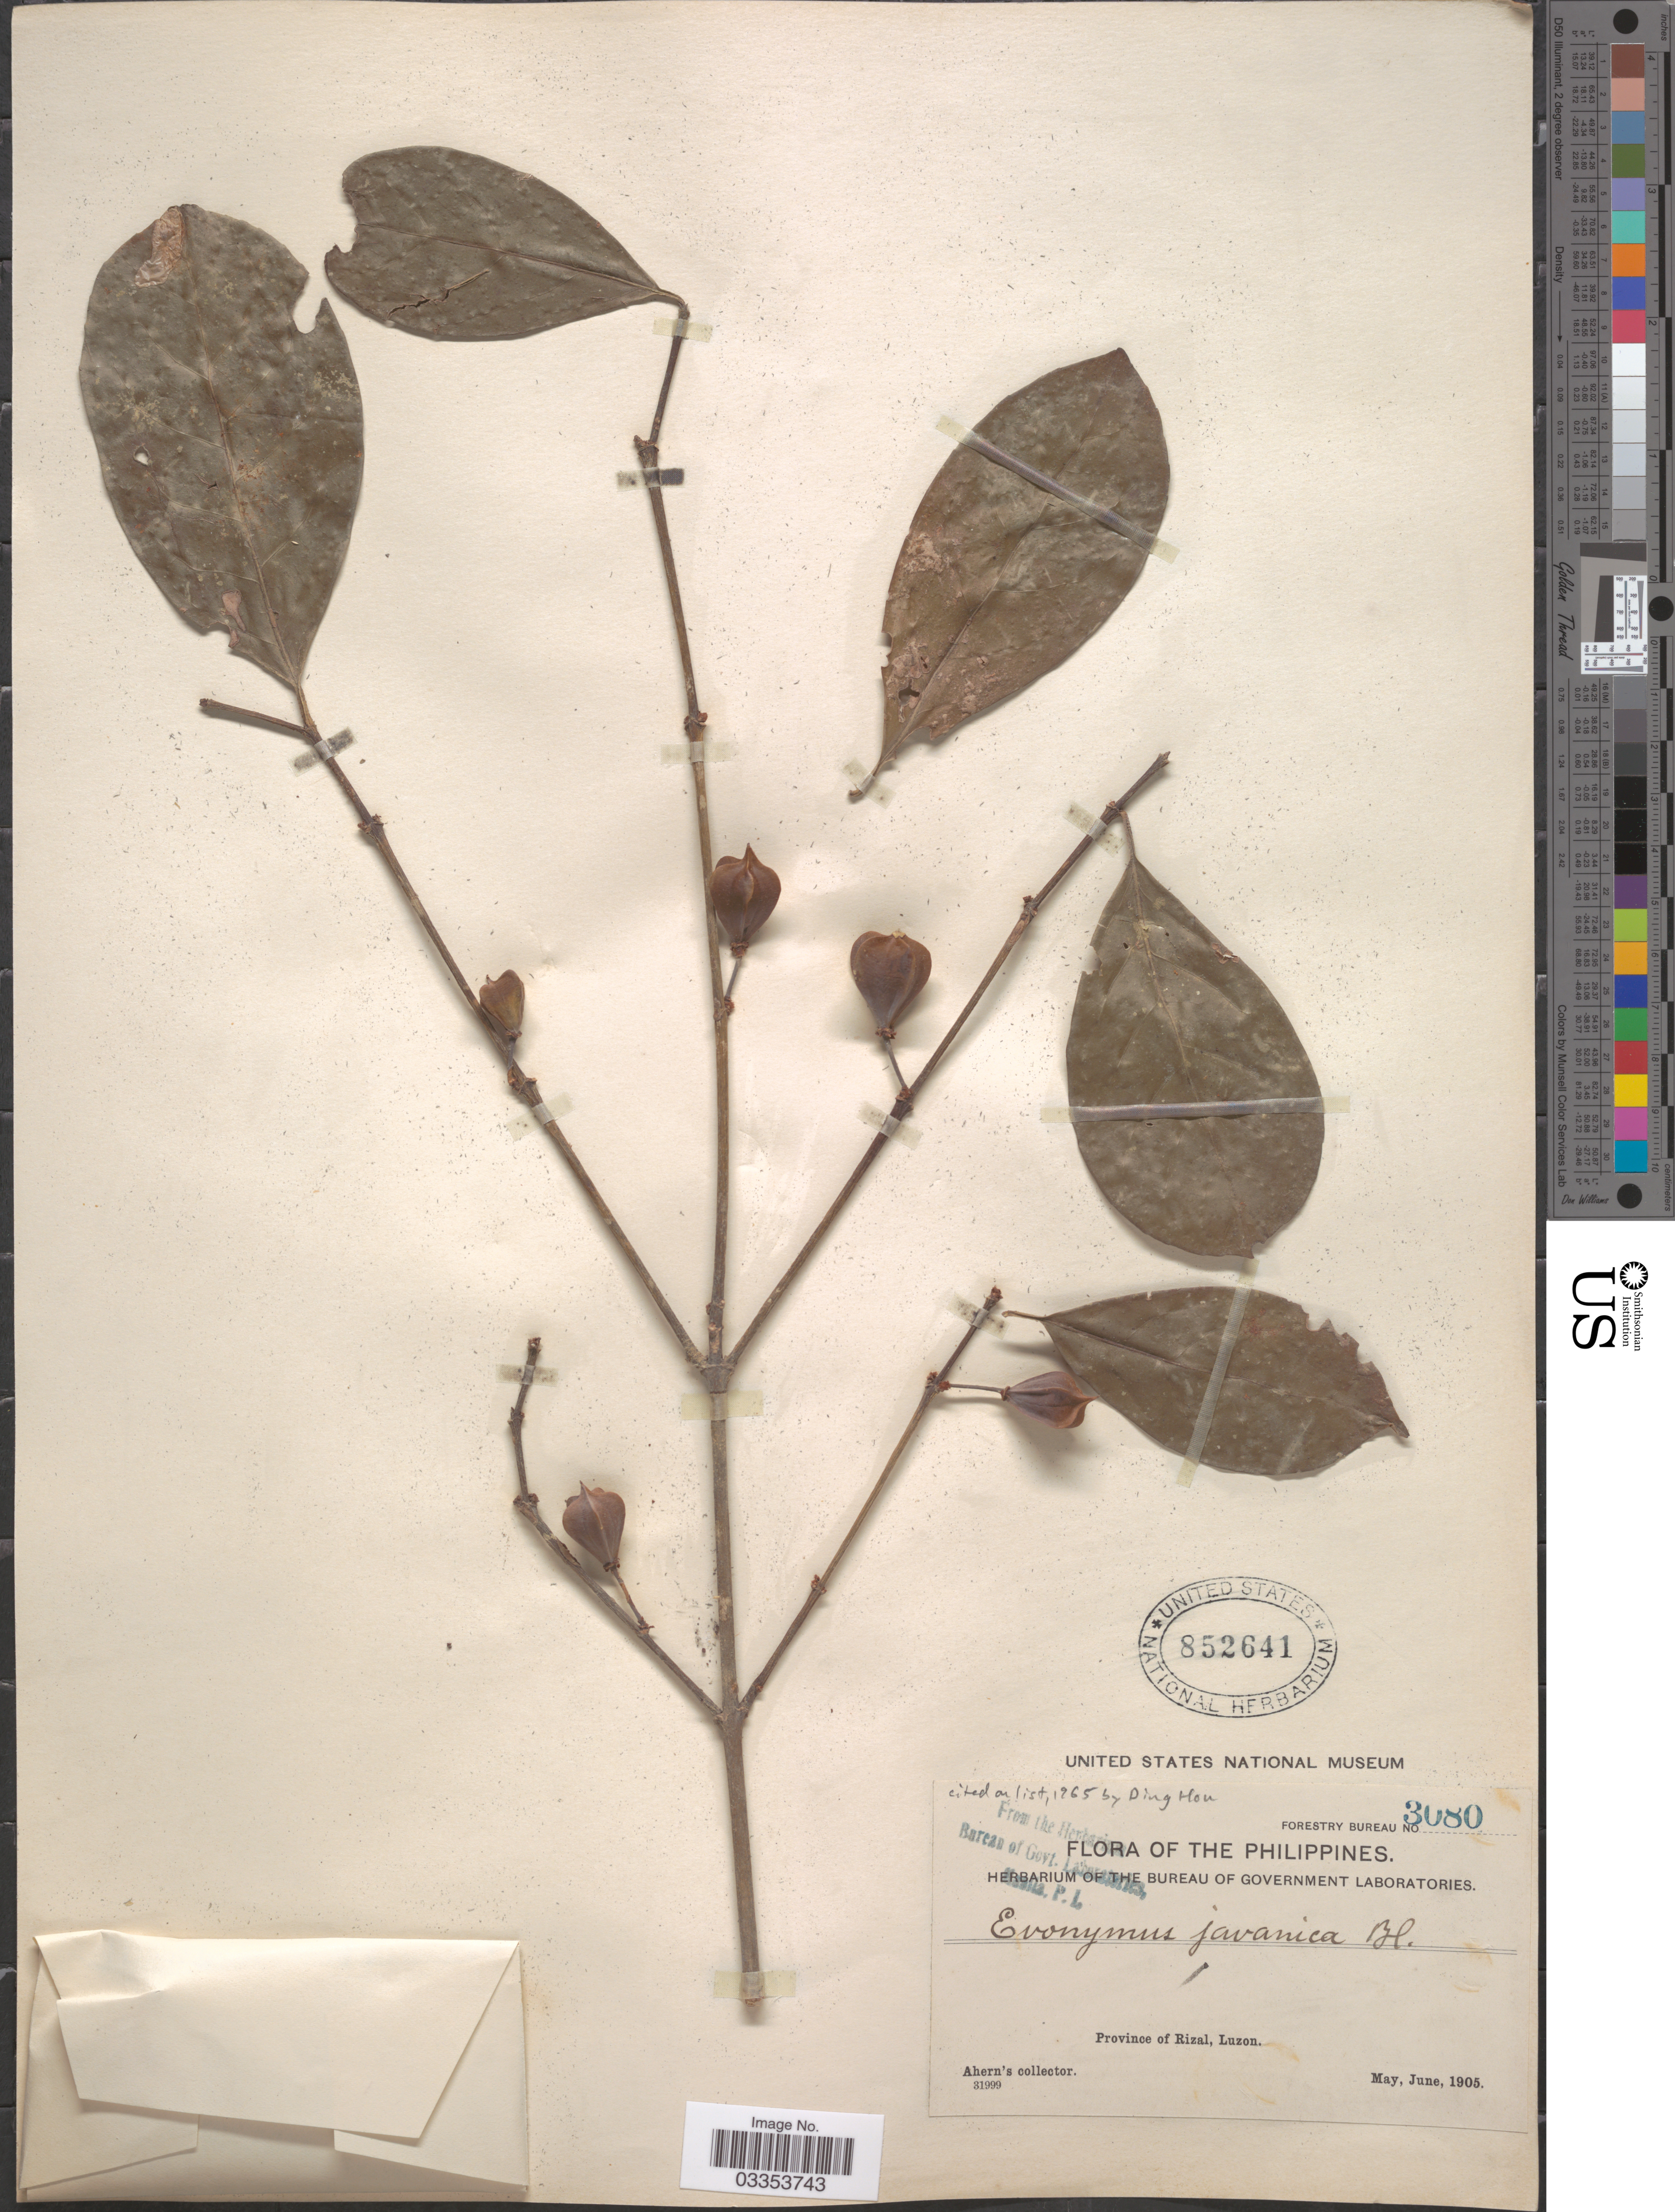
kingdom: Plantae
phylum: Tracheophyta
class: Magnoliopsida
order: Celastrales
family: Celastraceae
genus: Euonymus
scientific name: Euonymus indicus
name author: B. Heyne ex Wall.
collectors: Ahern's collector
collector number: Forestry Bureau 3080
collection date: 1905-05/1905-06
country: Philippines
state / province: Calabarzon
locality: Province of Rizal, Luzon.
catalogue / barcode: US 852641